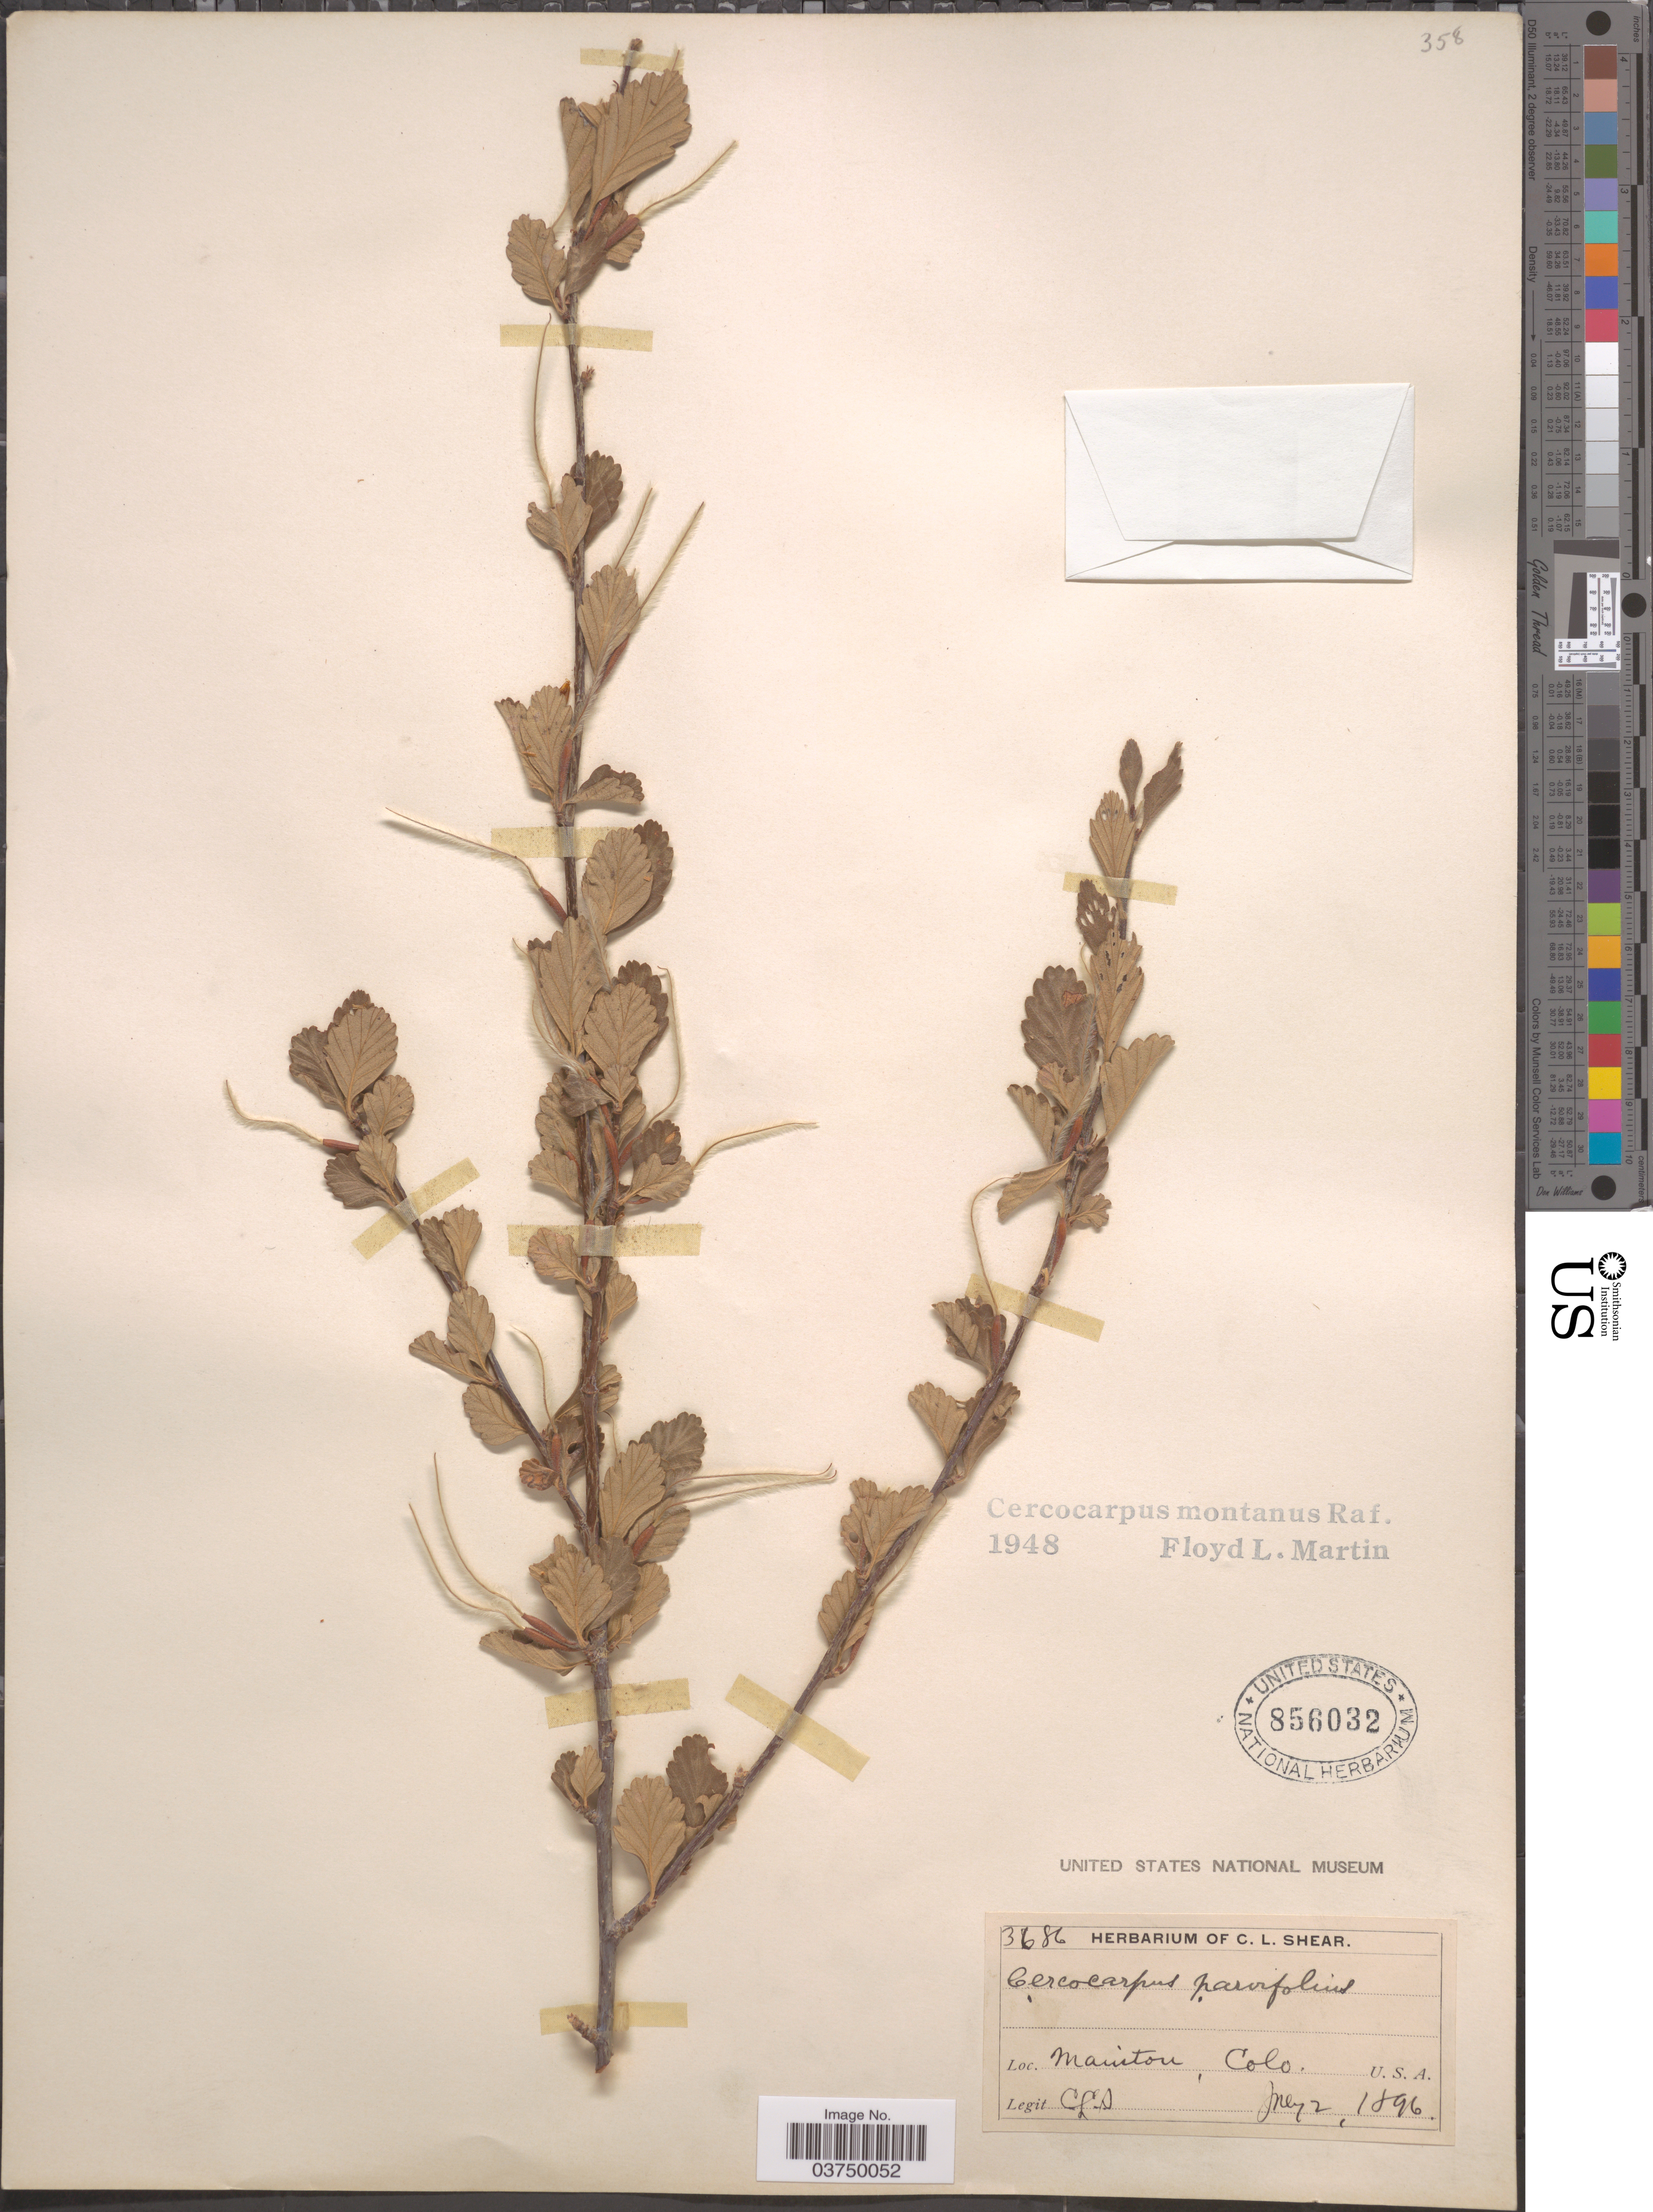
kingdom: Plantae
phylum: Tracheophyta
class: Magnoliopsida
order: Rosales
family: Rosaceae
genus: Cercocarpus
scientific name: Cercocarpus montanus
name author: Raf.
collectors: C. L. Shear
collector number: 3686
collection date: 1896-07-02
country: United States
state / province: Colorado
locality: Maniton.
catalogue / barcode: US 856032